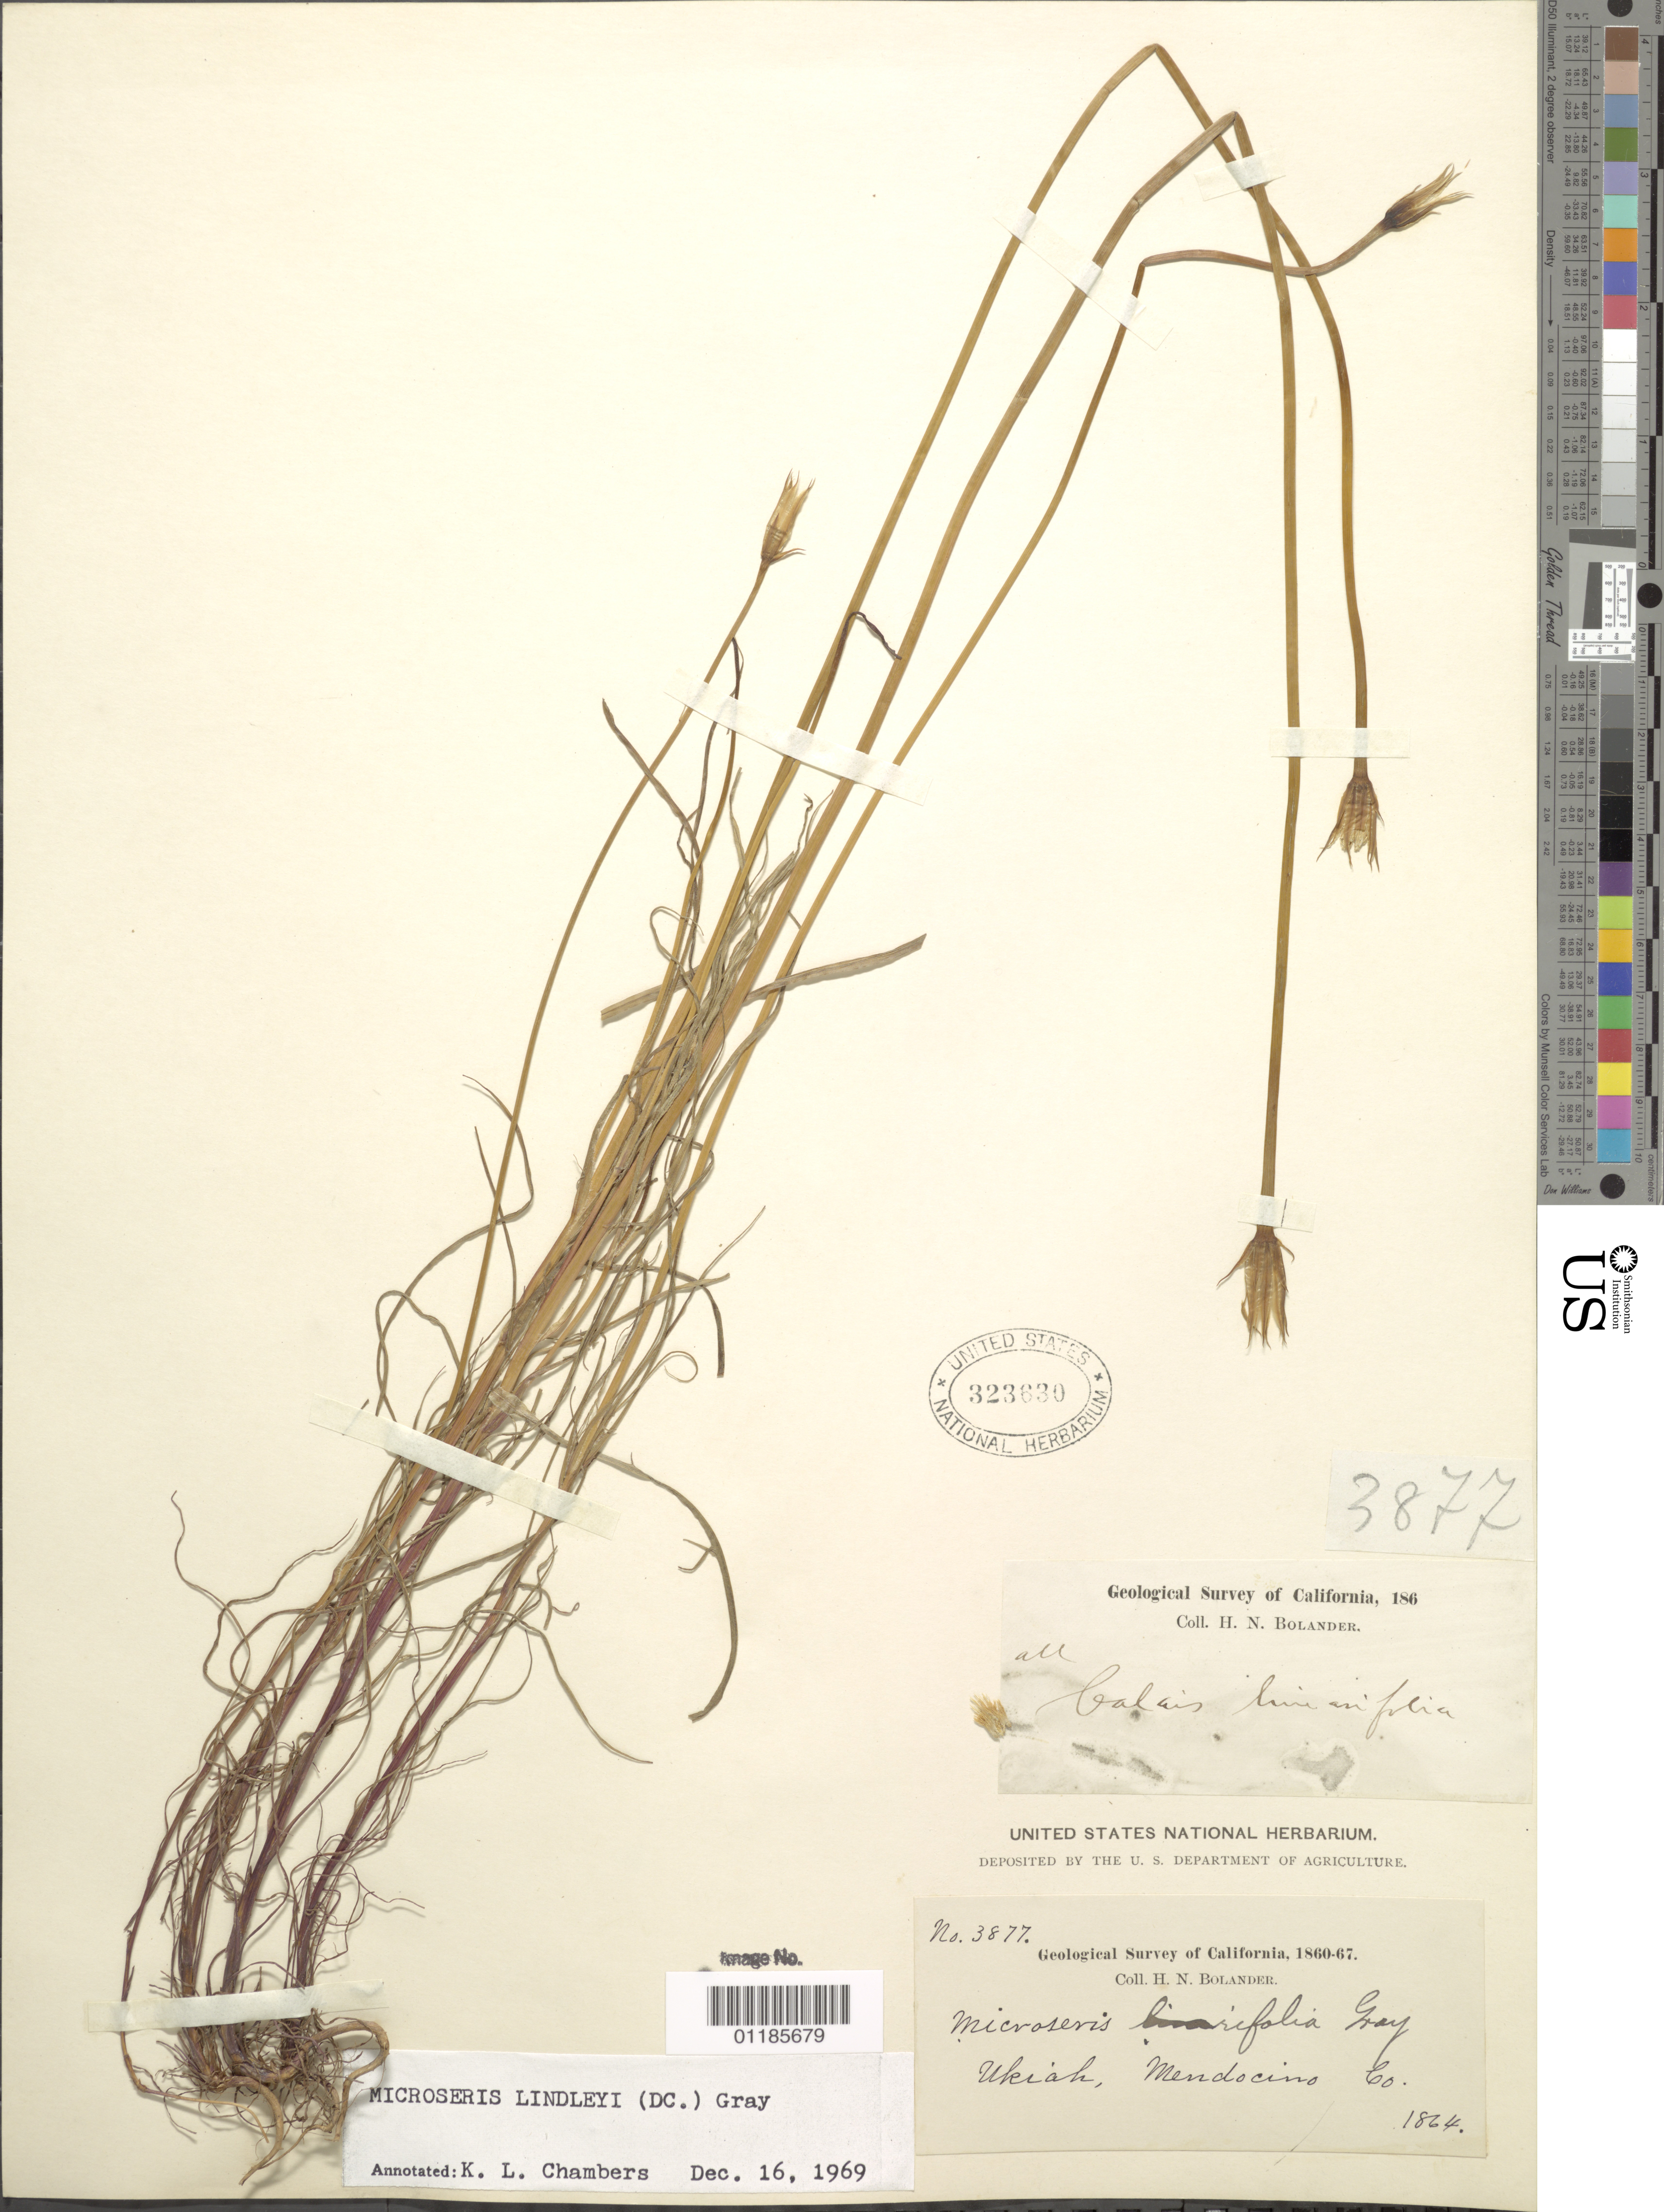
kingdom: Plantae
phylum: Tracheophyta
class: Magnoliopsida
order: Asterales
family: Asteraceae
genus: Uropappus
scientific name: Uropappus lindleyi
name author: (DC.) Nutt.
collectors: H. Bolander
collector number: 3877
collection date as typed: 1864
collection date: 1864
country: United States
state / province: California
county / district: Mendocino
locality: Ukiah.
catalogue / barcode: US 323630